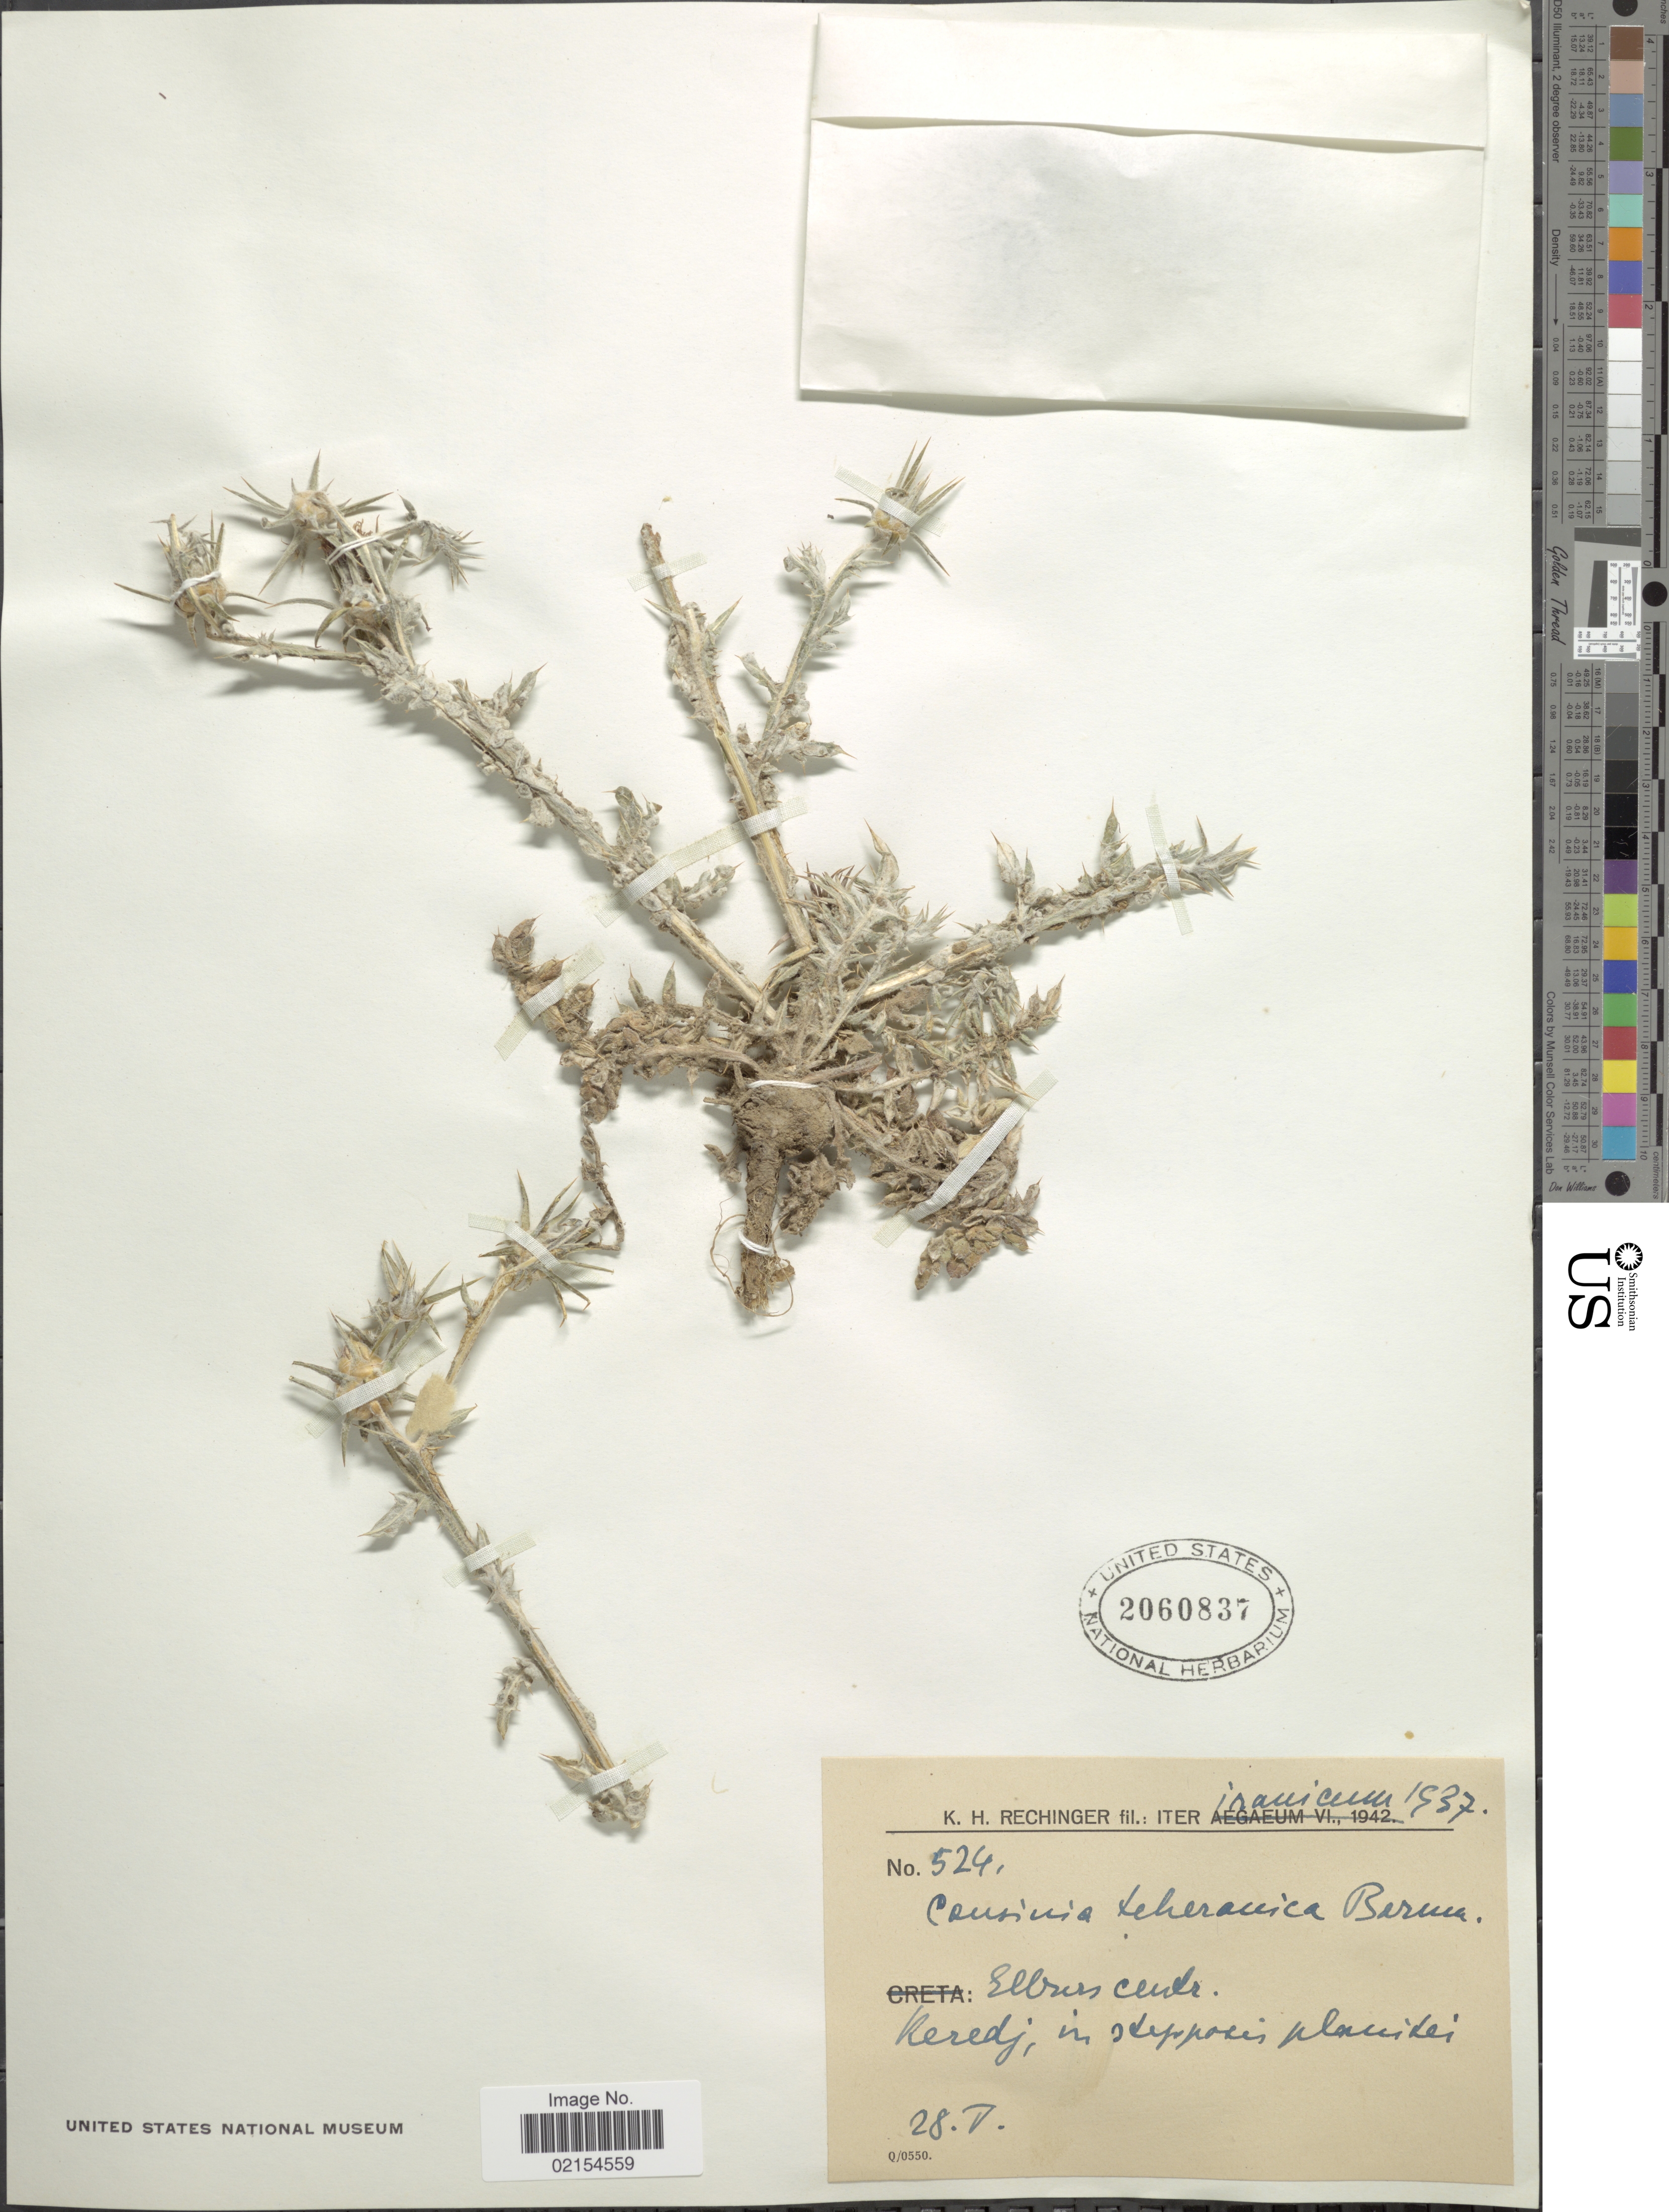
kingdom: Plantae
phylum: Tracheophyta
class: Magnoliopsida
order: Asterales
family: Asteraceae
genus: Cousinia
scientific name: Cousinia belangeri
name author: DC.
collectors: K. H. Rechinger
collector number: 524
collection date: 1937-05-28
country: Iran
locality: Iter Iranicum, Elburs centr., Keredj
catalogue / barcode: US 2060837